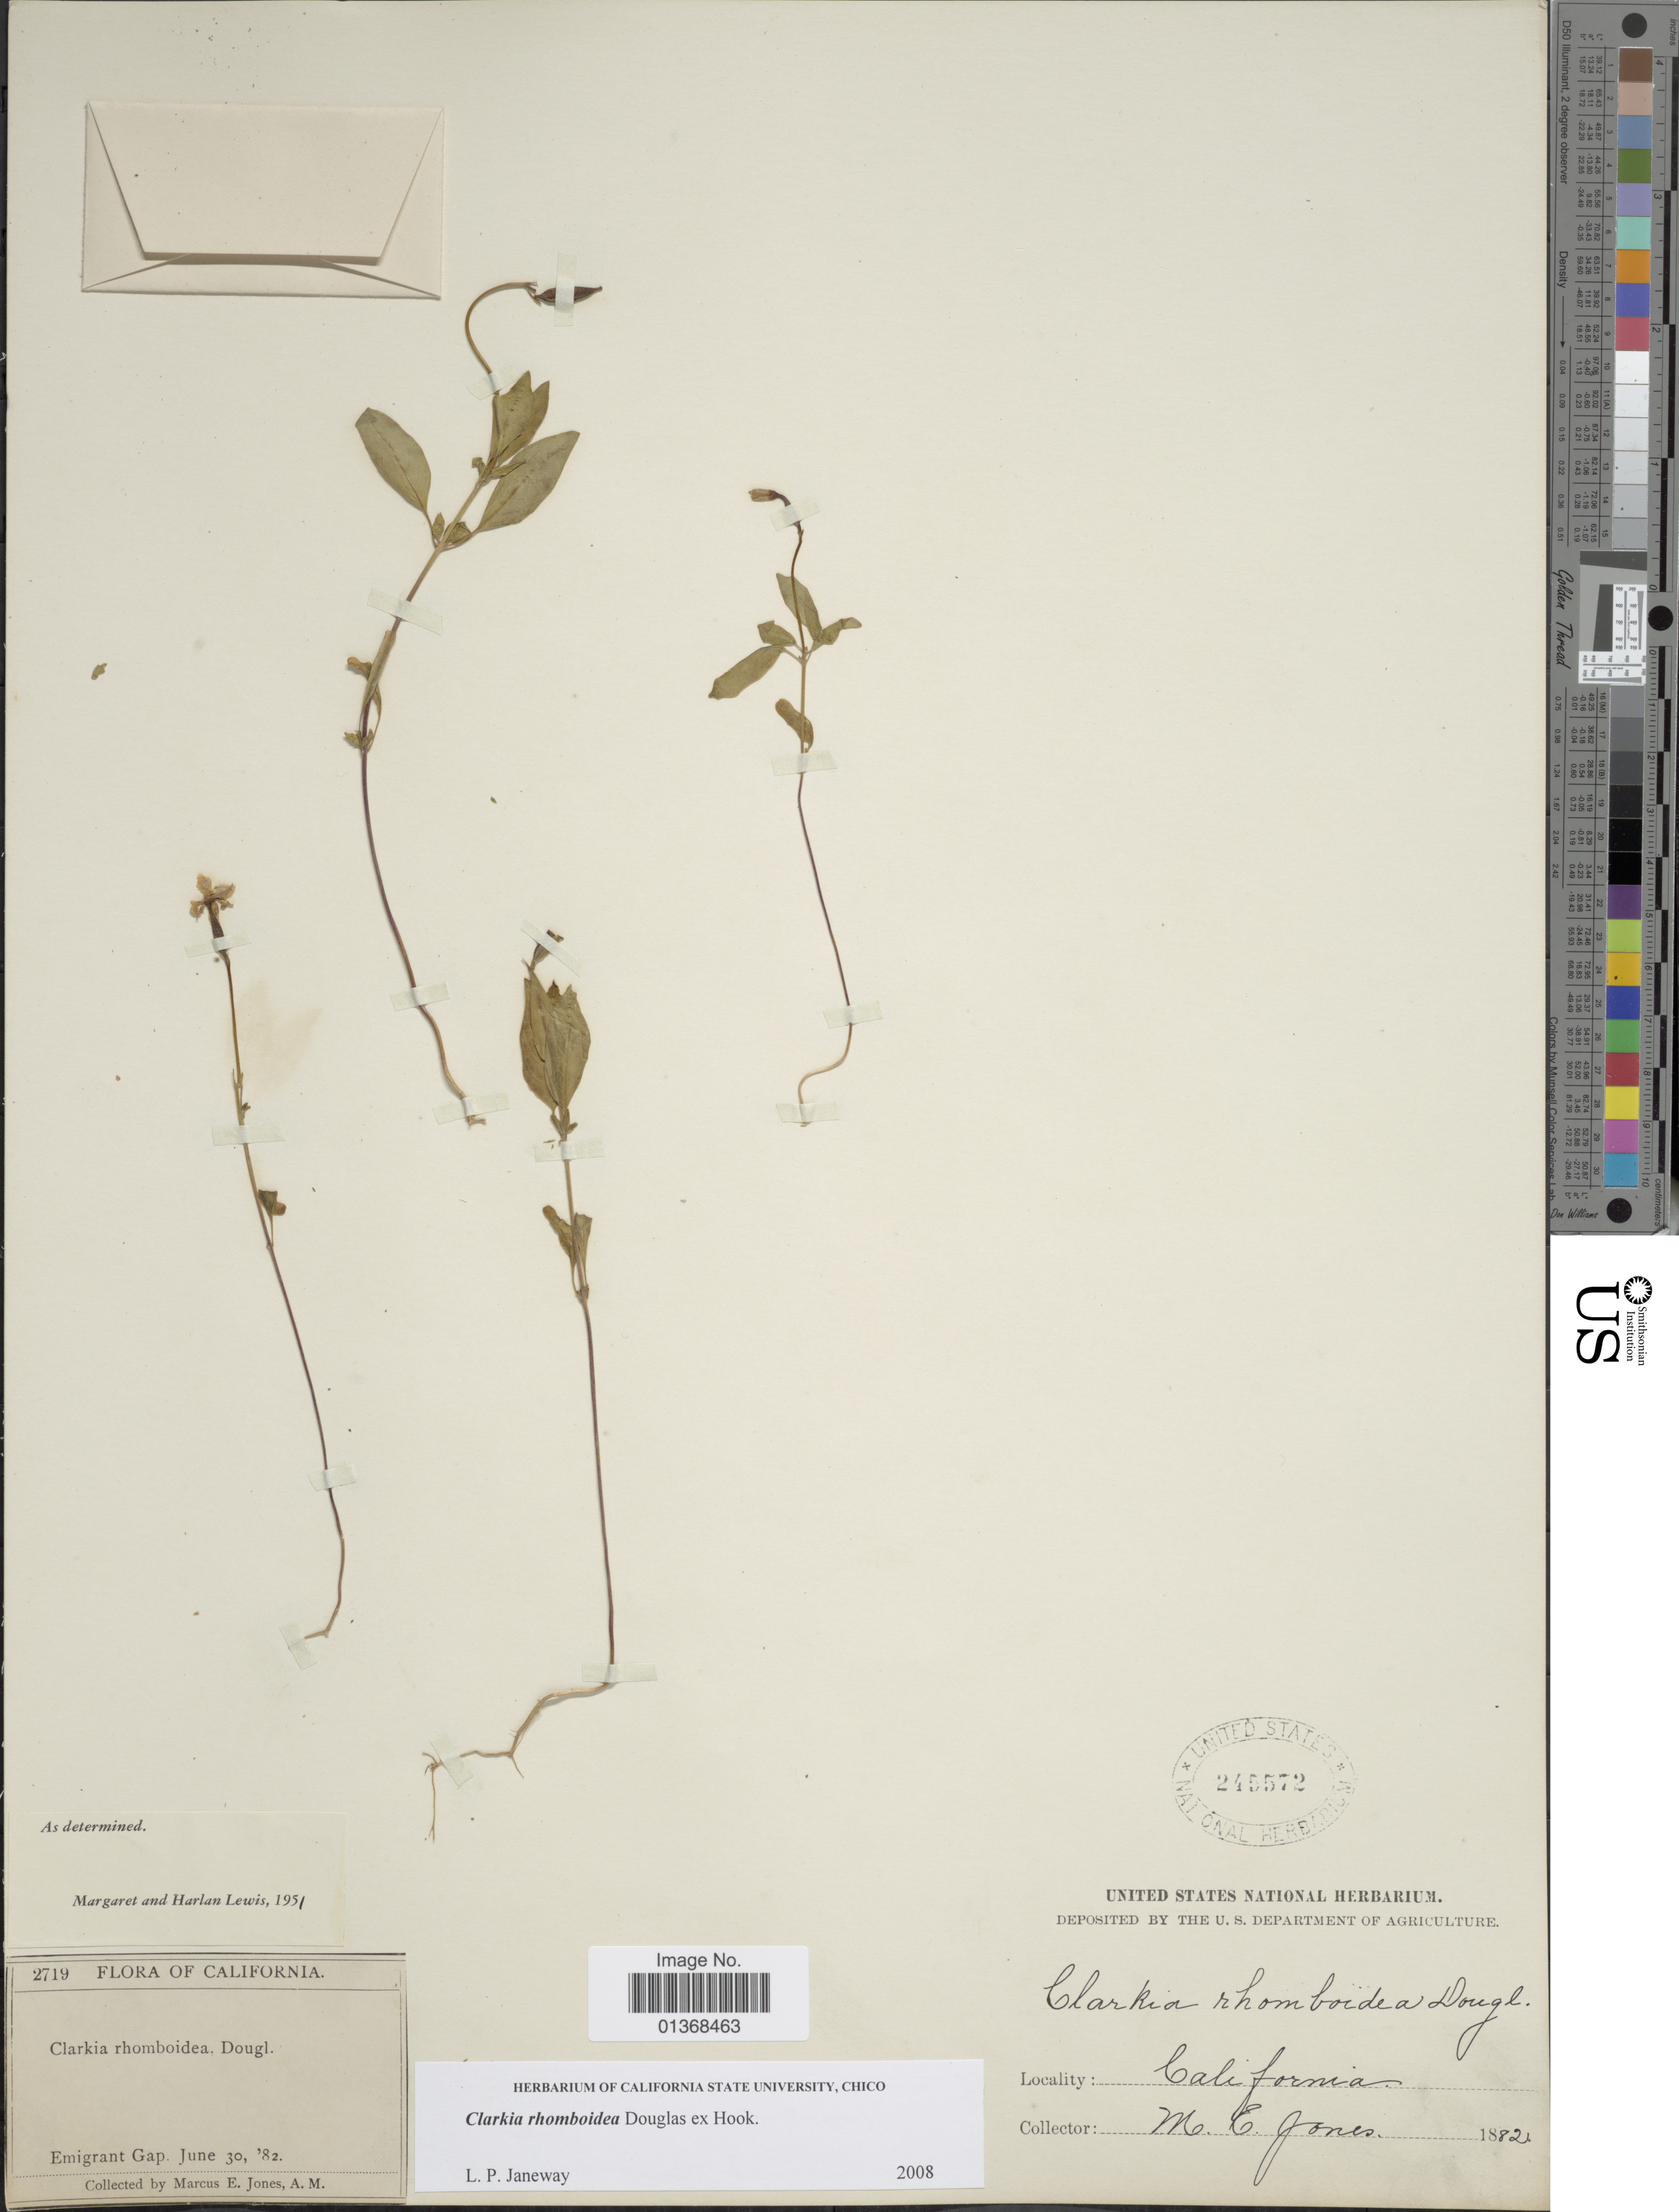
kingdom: Plantae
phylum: Tracheophyta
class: Magnoliopsida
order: Myrtales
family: Onagraceae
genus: Clarkia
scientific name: Clarkia rhomboidea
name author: Douglas ex Hook.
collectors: M. E. Jones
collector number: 2719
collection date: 1882-06-30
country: United States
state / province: California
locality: Emigrant Gap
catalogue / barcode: US 245572